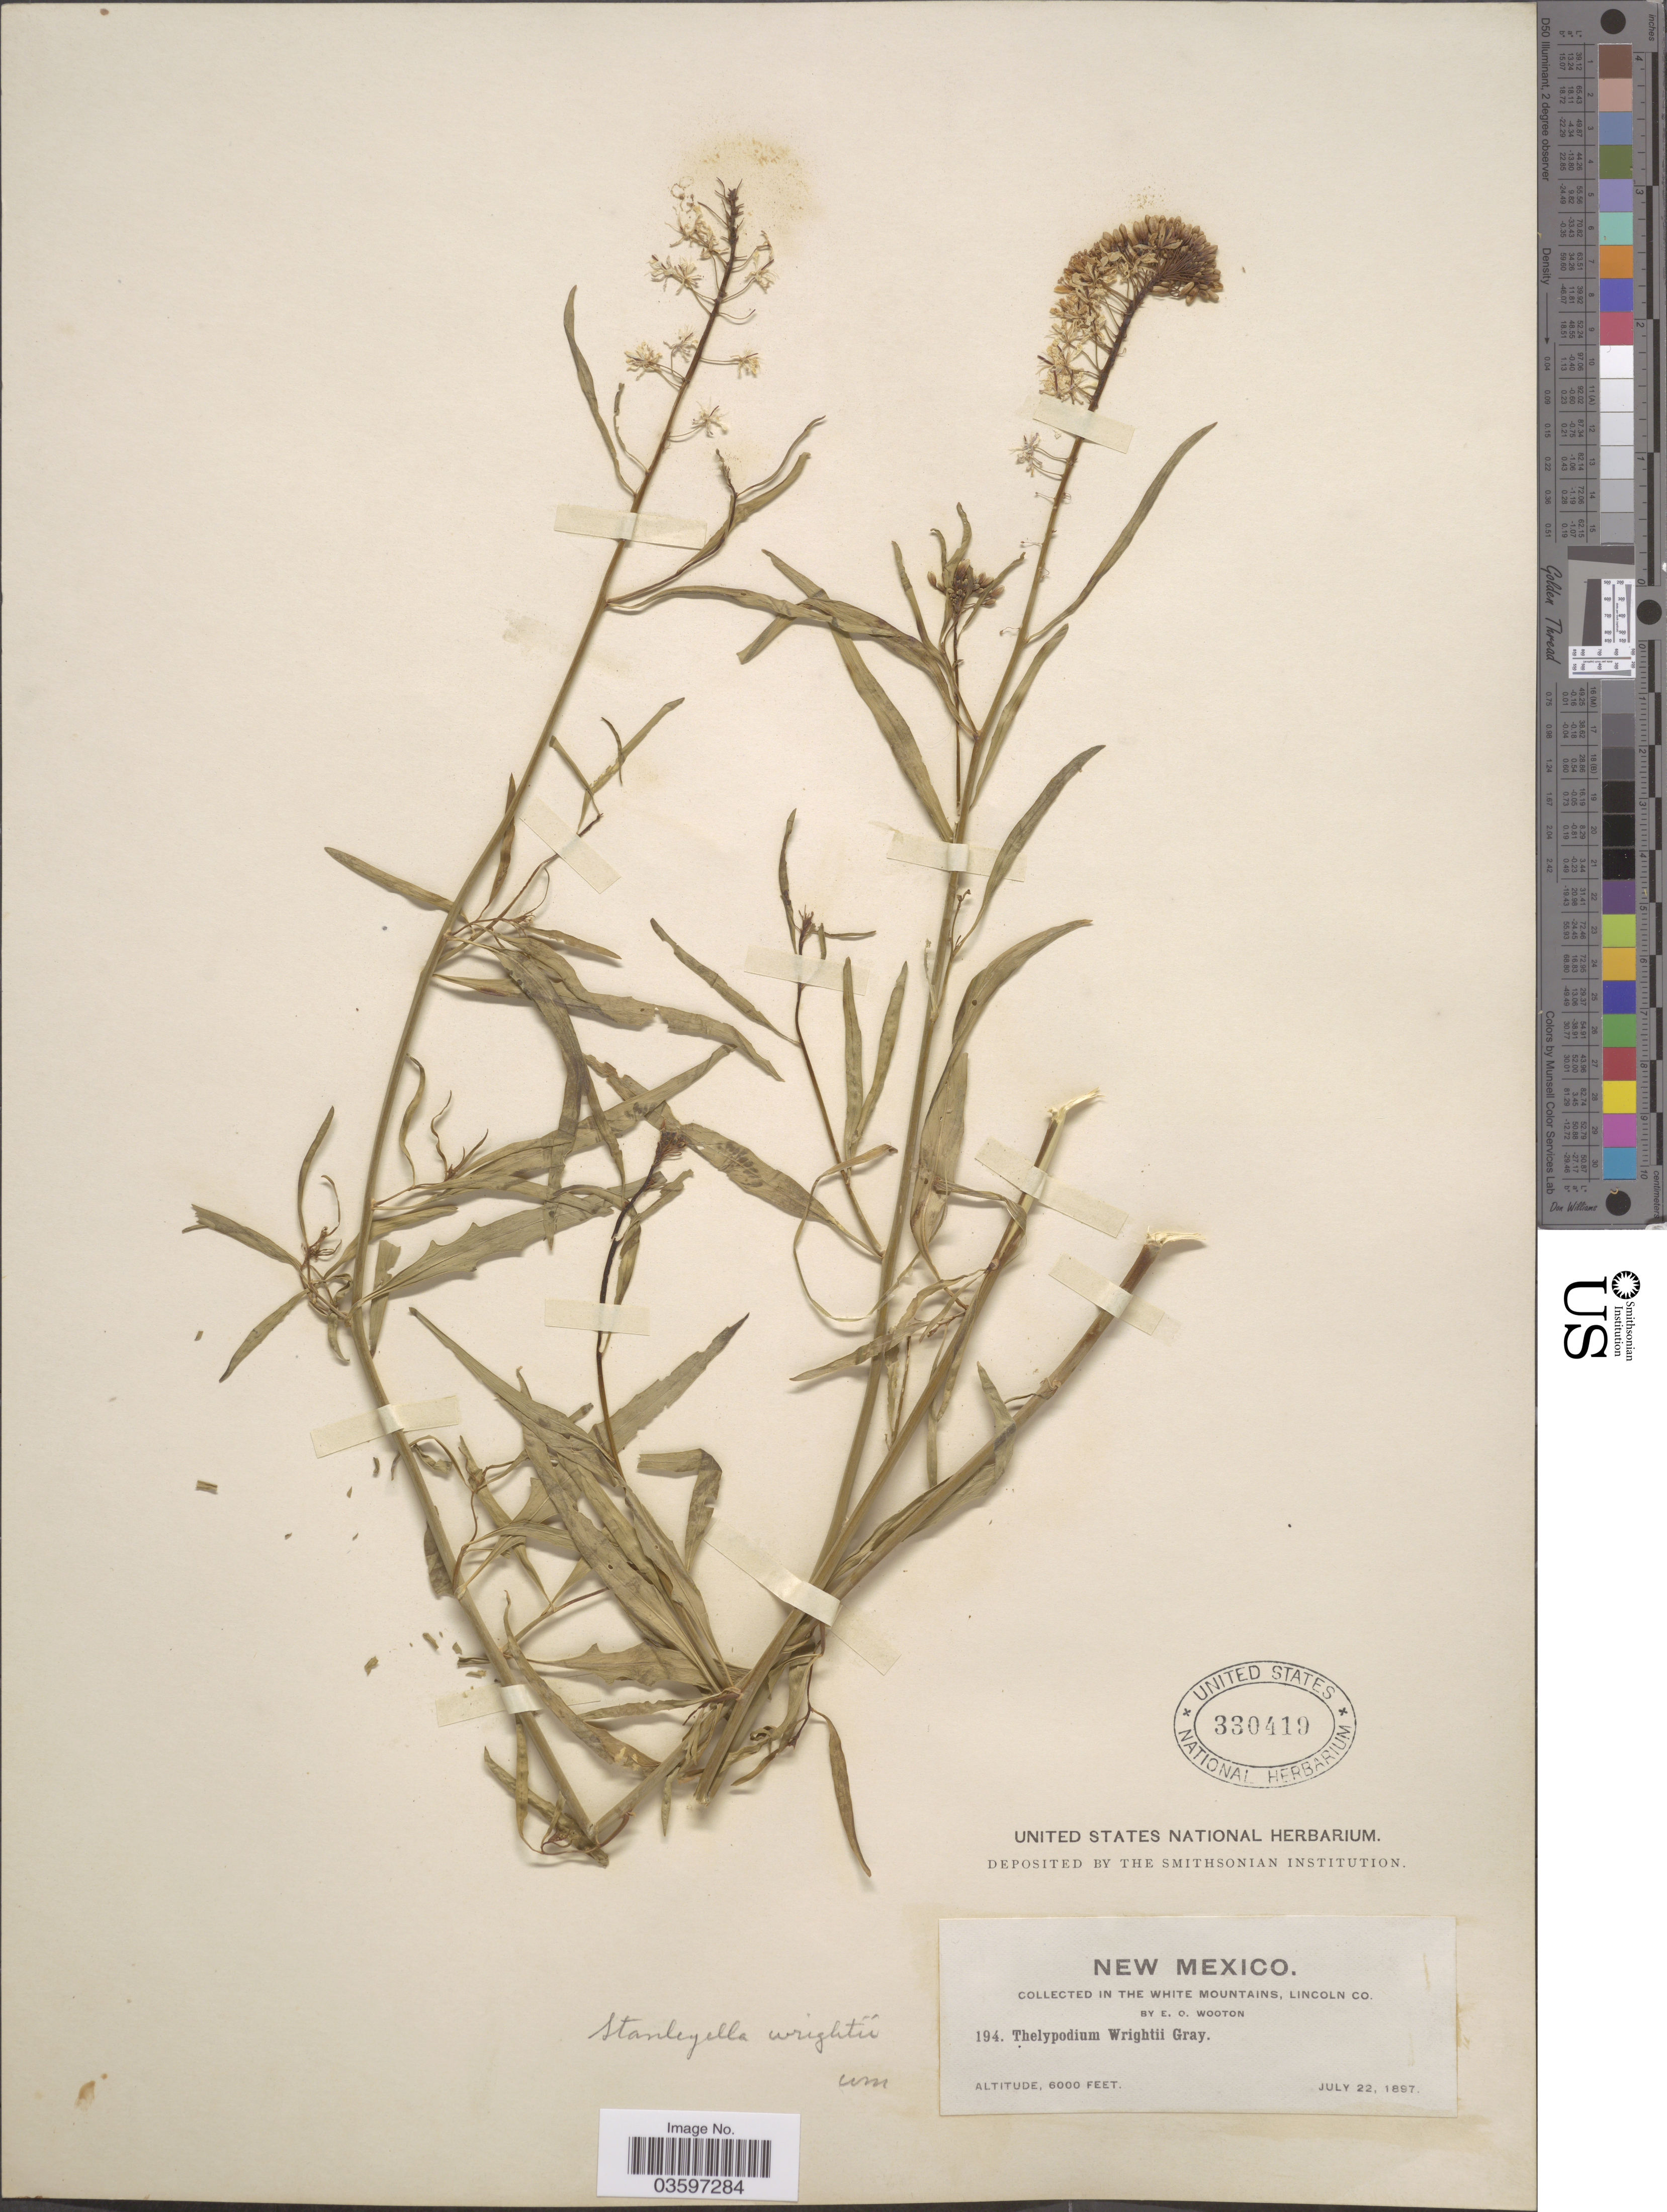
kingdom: Plantae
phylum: Tracheophyta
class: Magnoliopsida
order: Brassicales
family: Brassicaceae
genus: Stanleyella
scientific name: Stanleyella wrightii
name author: Rydb.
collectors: E. O. Wooton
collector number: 194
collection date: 1897-07-22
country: United States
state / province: New Mexico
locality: In the White Mountains, Lincoln Co.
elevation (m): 1829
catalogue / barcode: US 330419